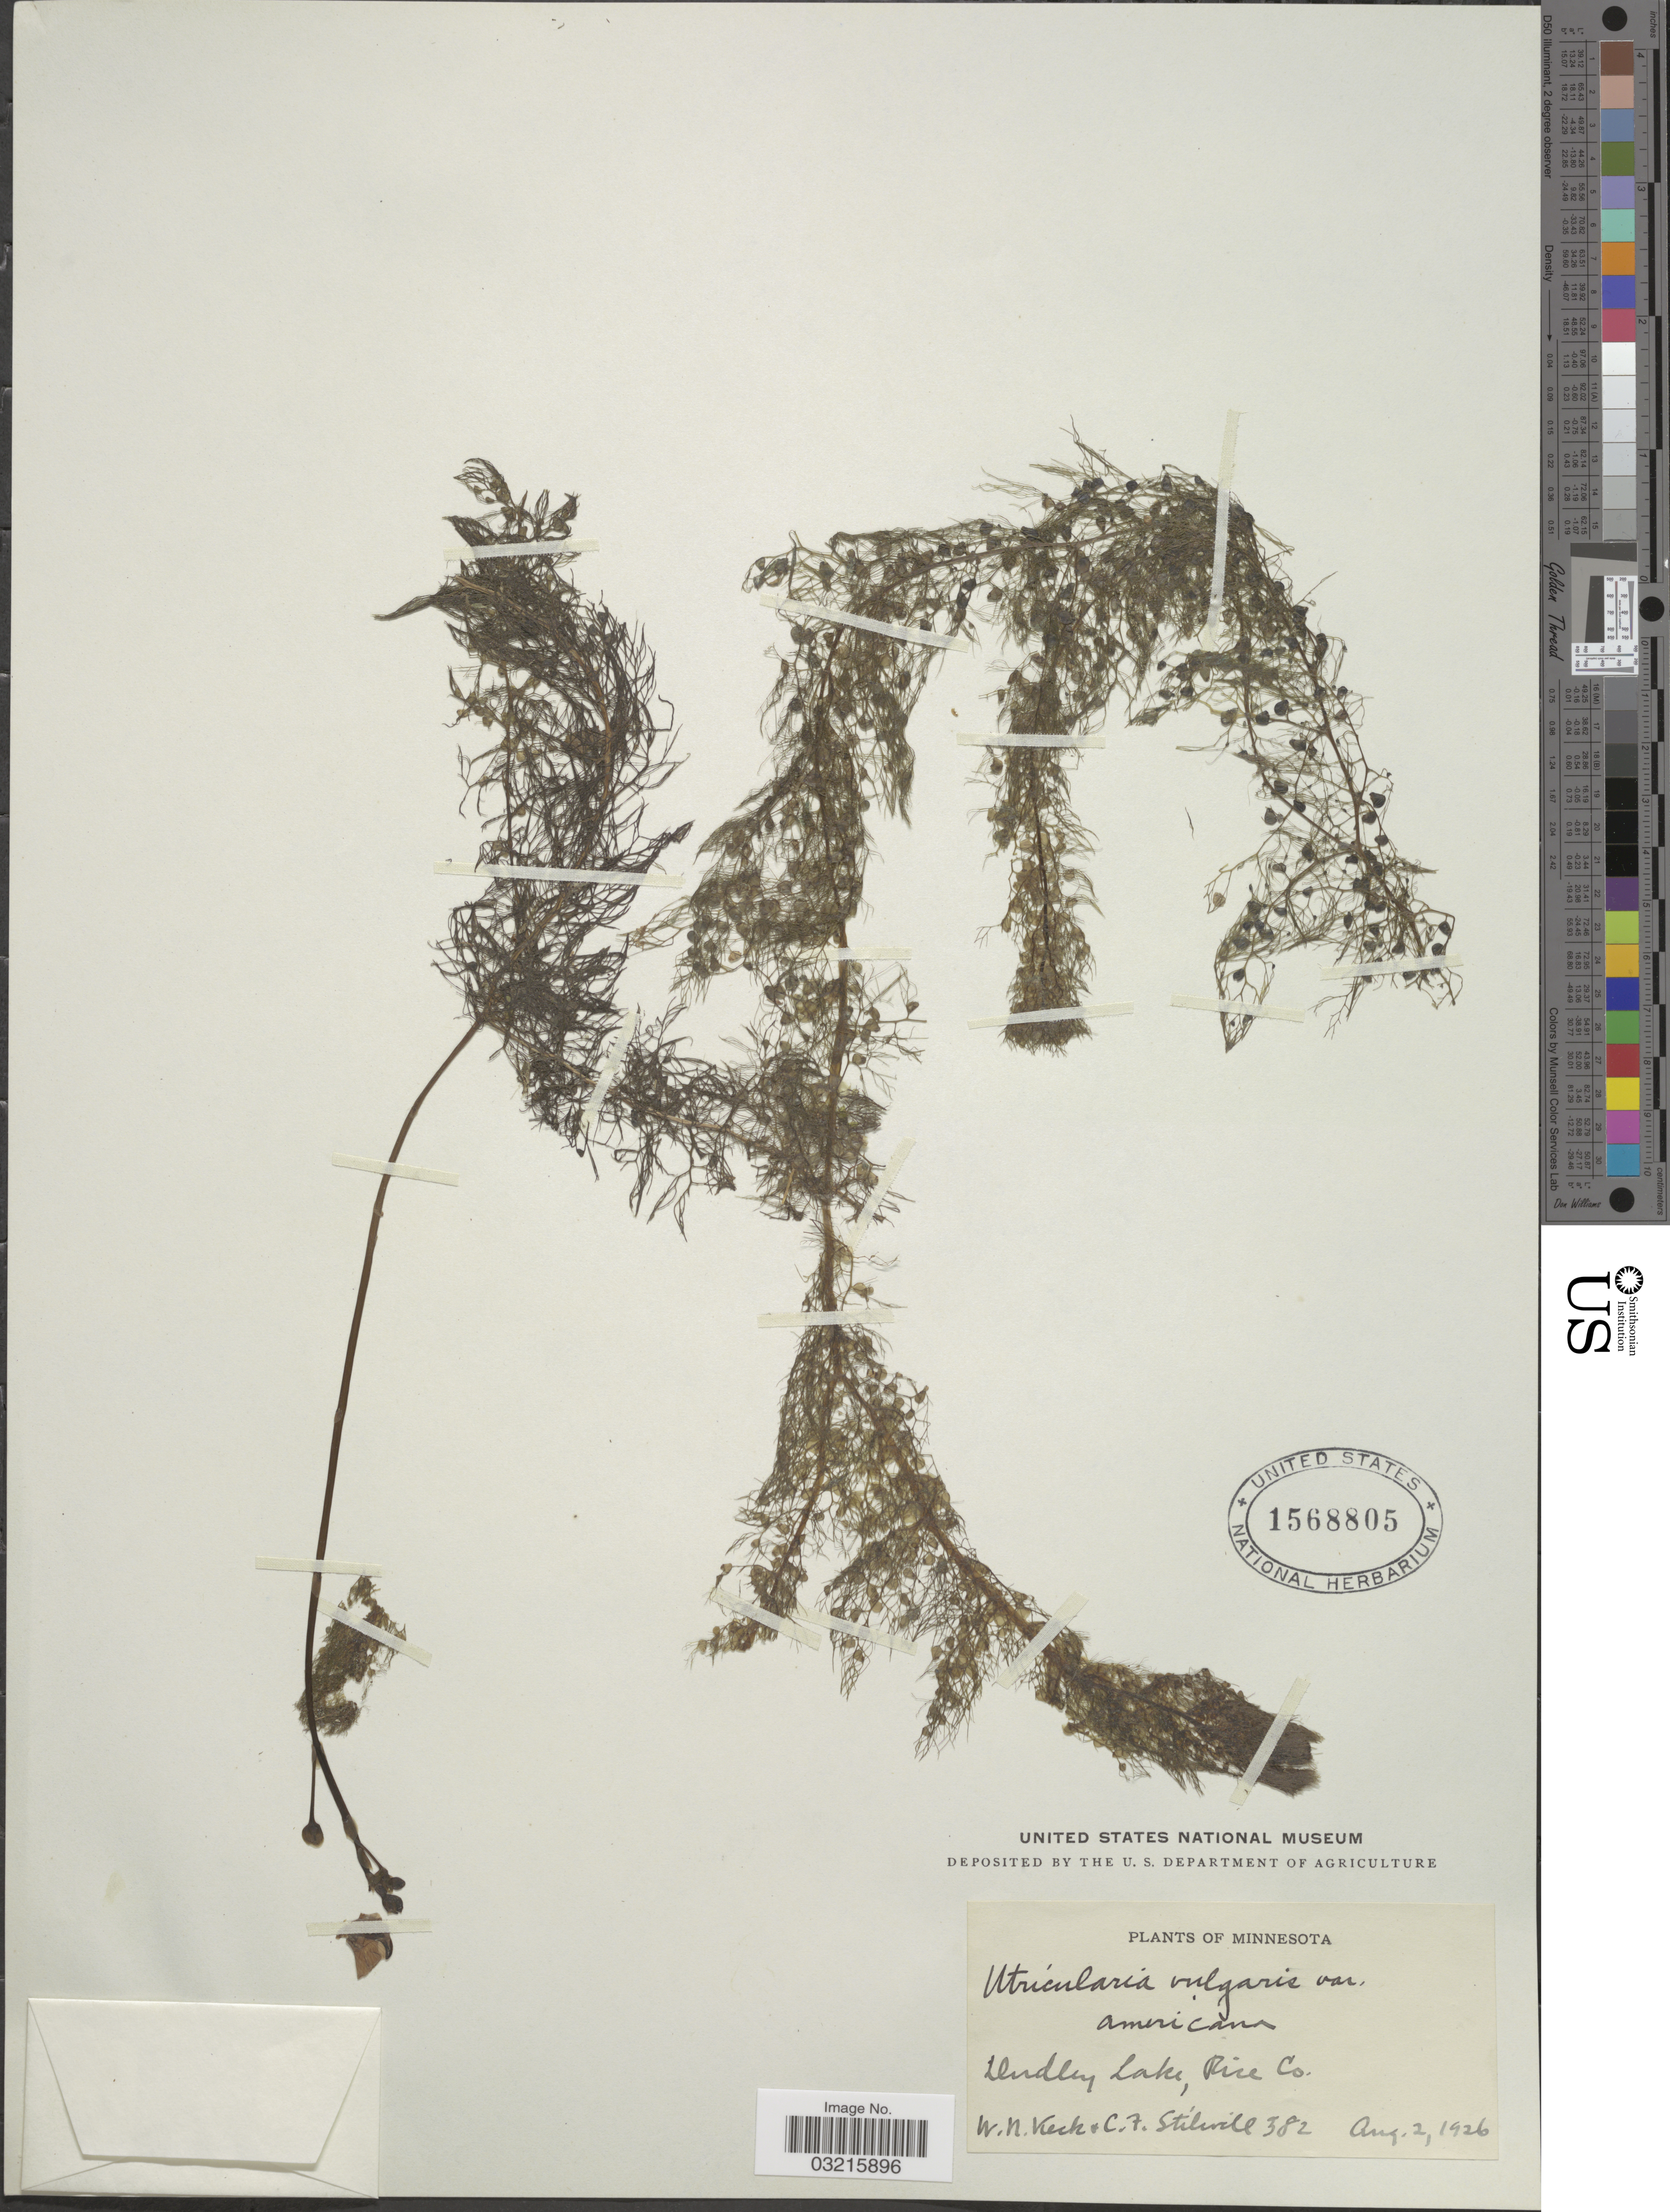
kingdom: Plantae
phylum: Tracheophyta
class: Magnoliopsida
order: Lamiales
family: Lentibulariaceae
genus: Utricularia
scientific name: Utricularia vulgaris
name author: L.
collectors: W. Keck & C. Stilwill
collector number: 382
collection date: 1926-08-02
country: United States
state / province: Minnesota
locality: Dudley Lake, Rice Co.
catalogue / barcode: US 1568805